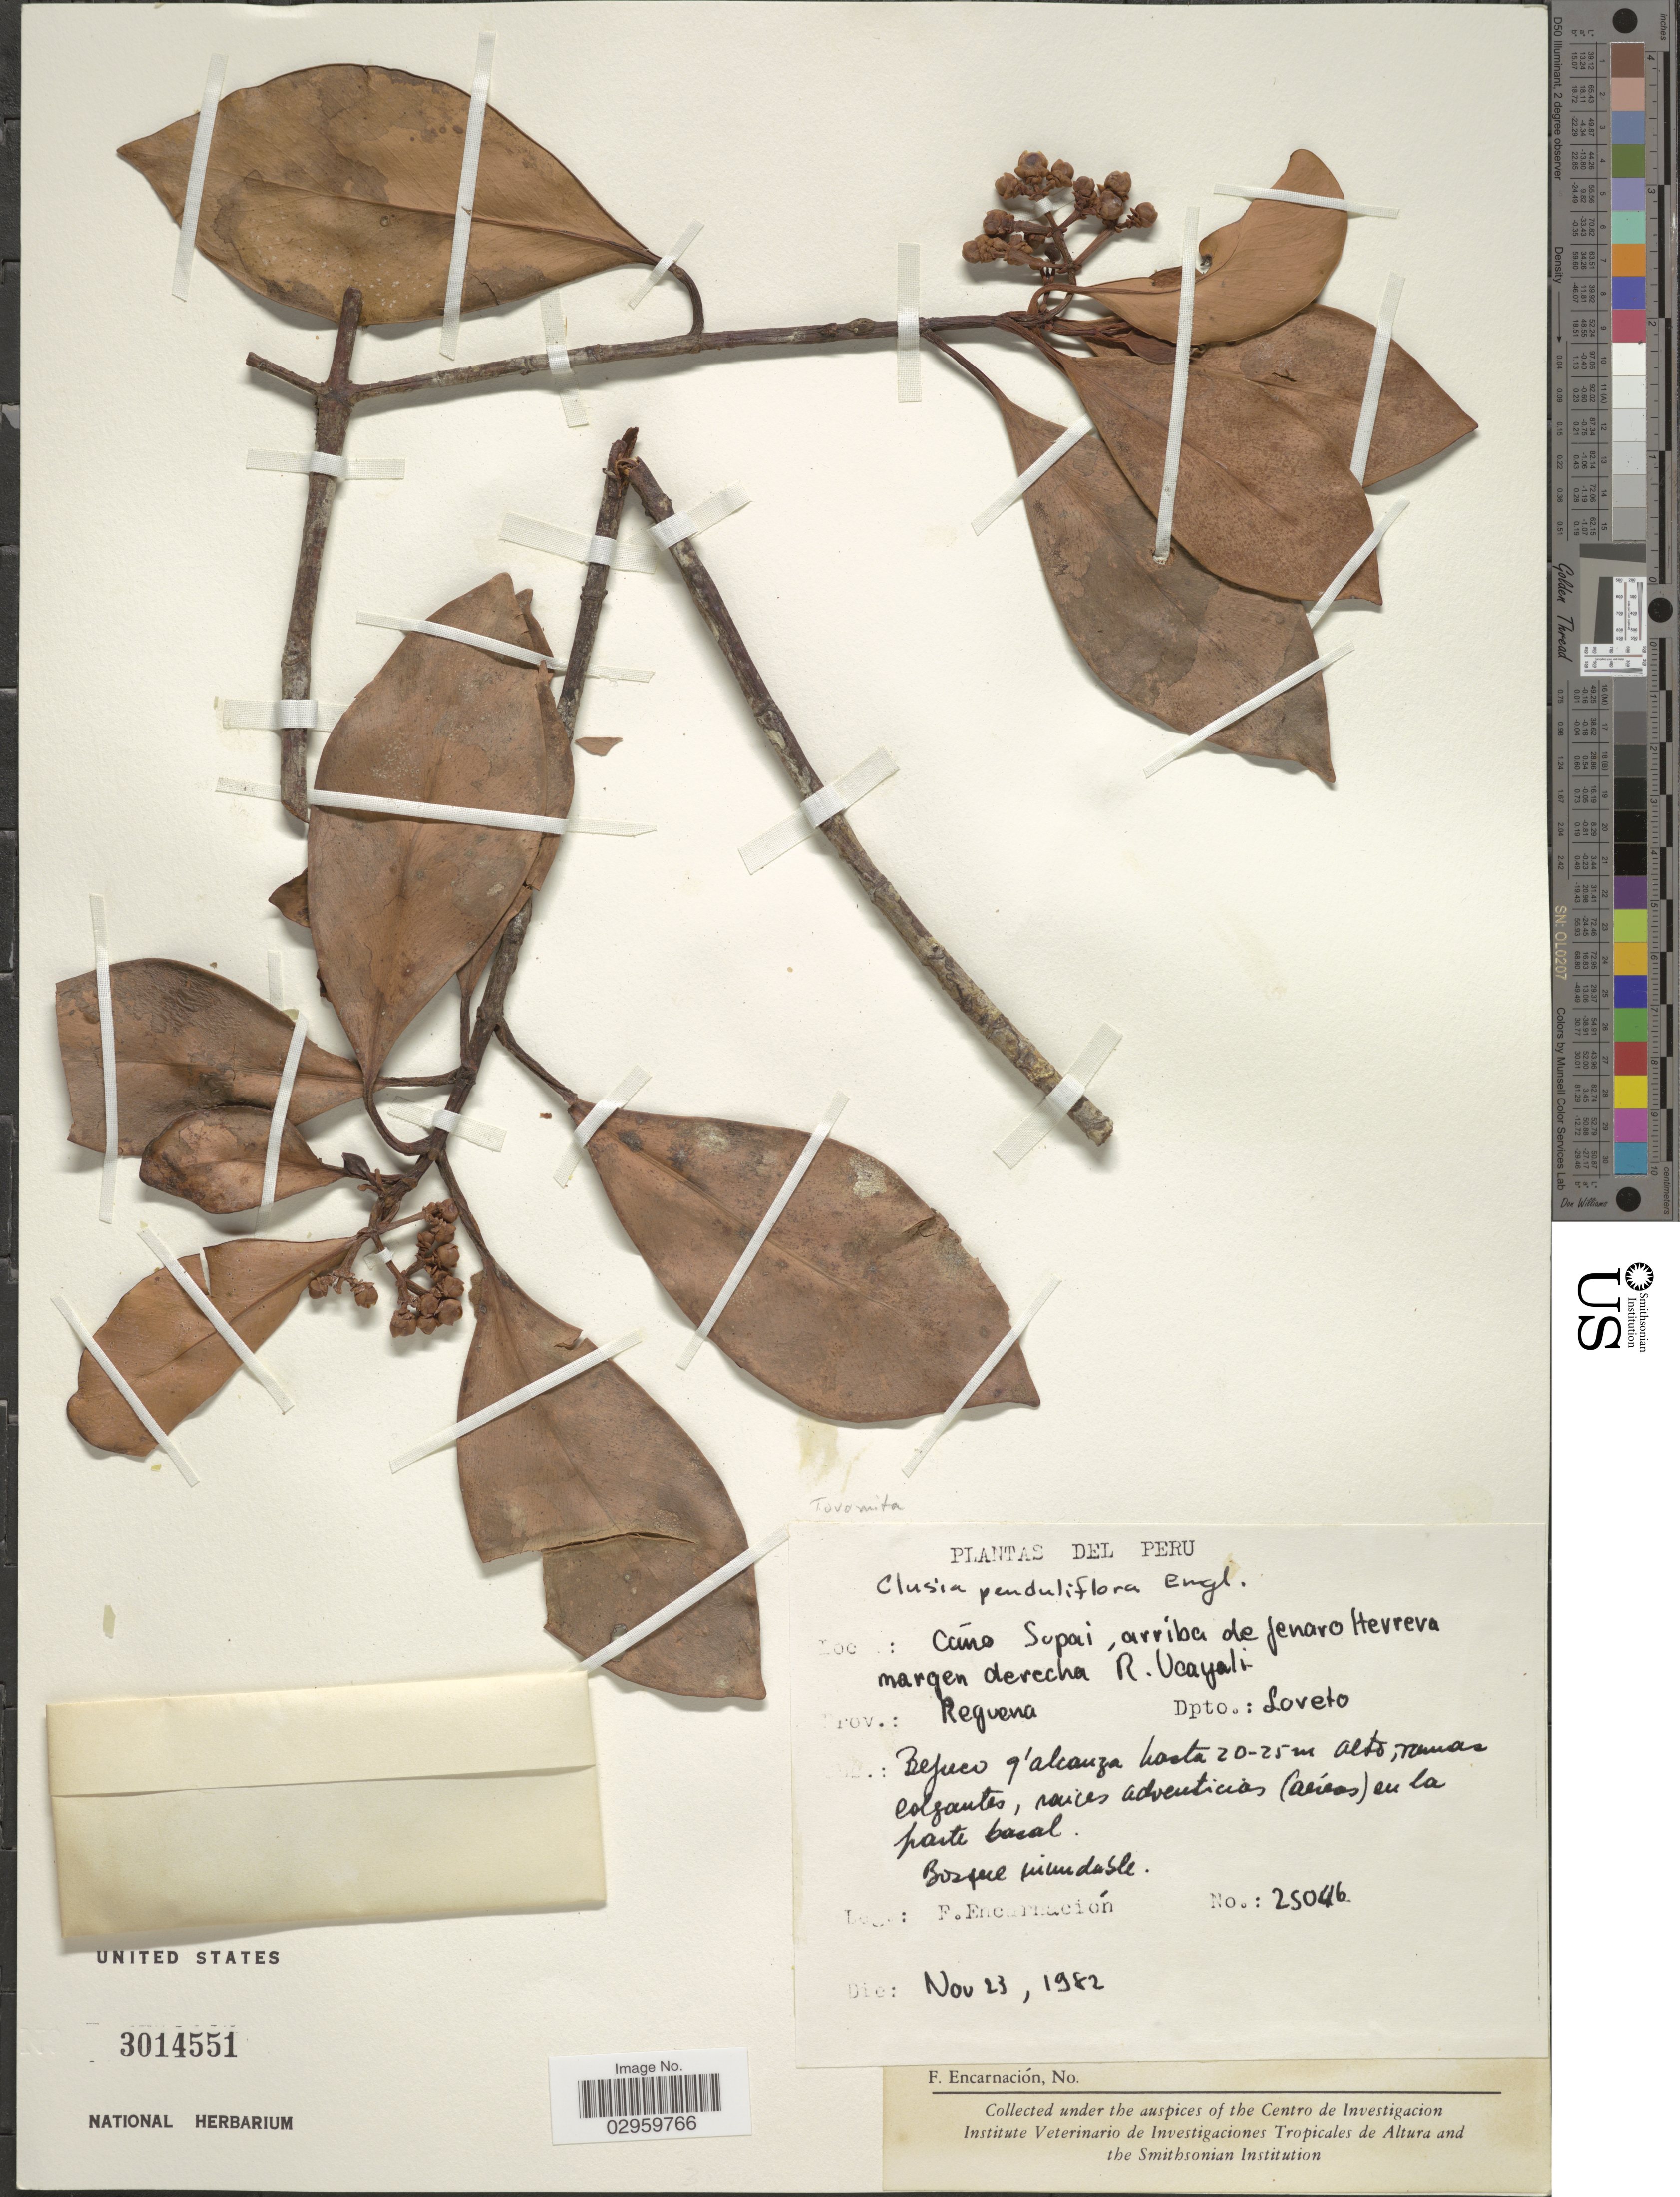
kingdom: Plantae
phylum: Tracheophyta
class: Magnoliopsida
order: Malpighiales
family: Clusiaceae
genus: Clusia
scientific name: Clusia penduliflora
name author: Engl.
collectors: F. Encarnación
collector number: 25046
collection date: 1982-11-23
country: Peru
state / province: Loreto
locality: Cáno Supai, arriba de Jenaro Herrera margen derecha R. Ucayali. Prov. Requena. Dpto.: Loreto.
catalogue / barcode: US 3014551